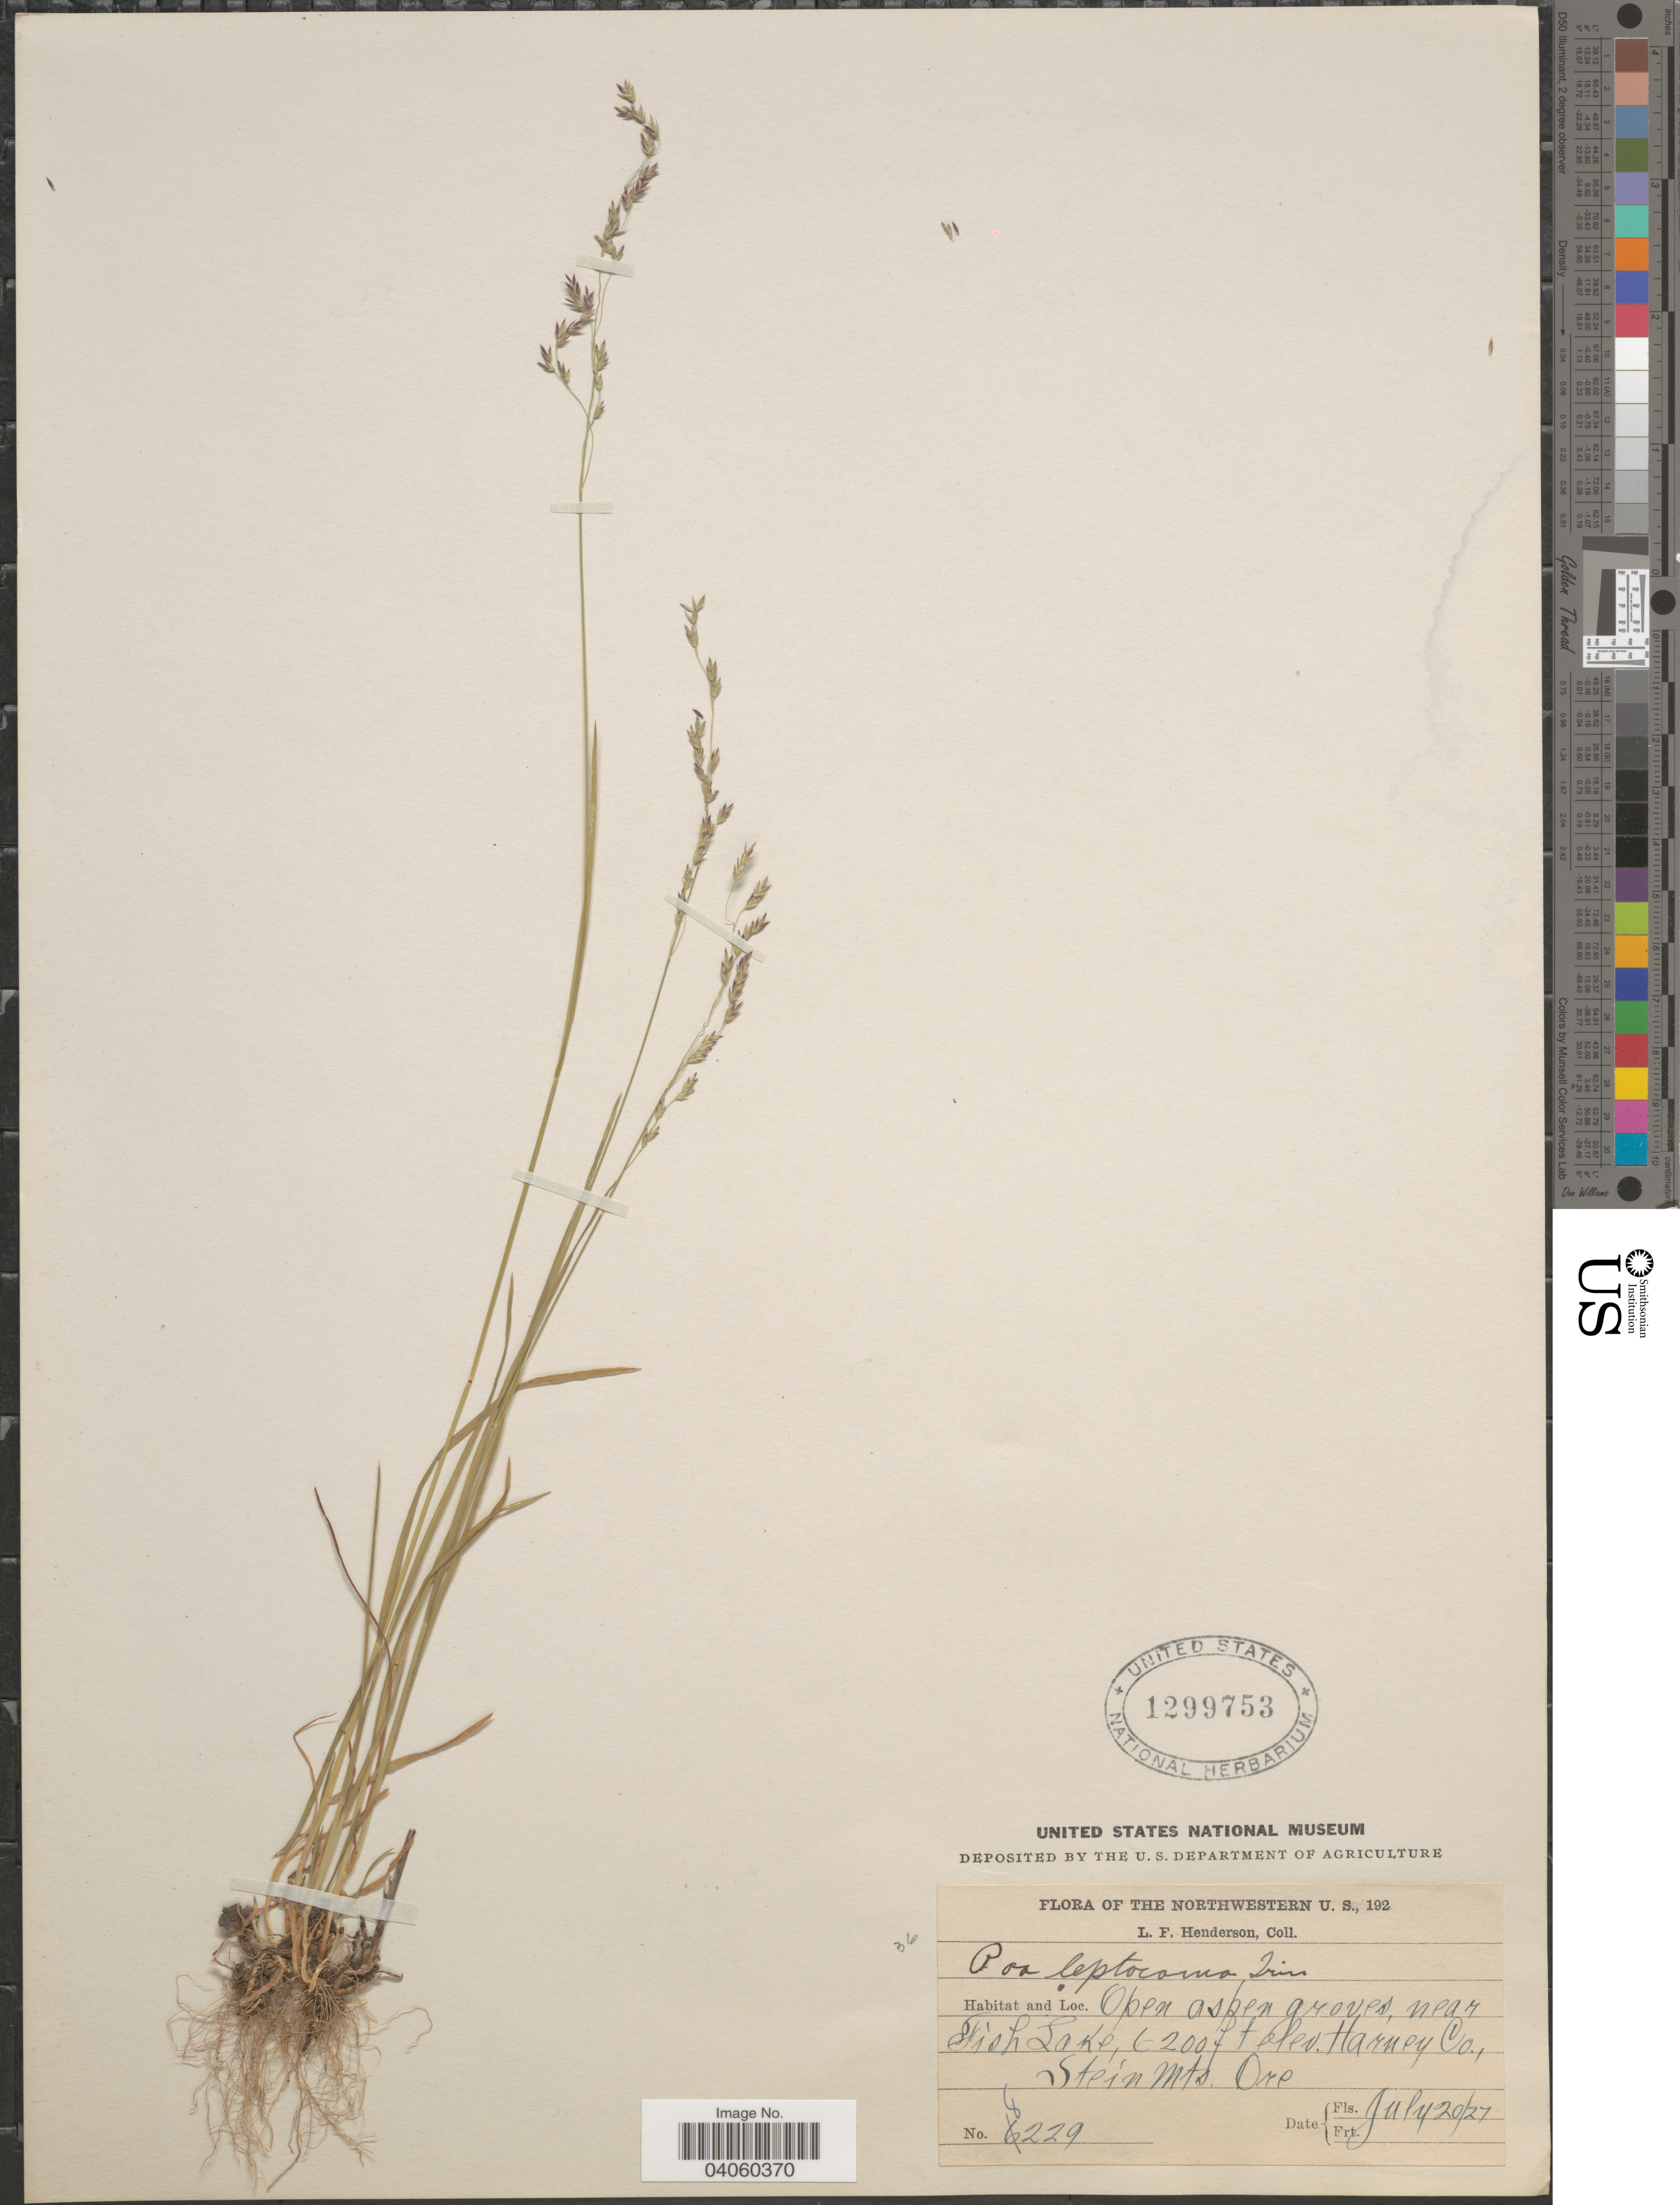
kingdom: Plantae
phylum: Tracheophyta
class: Liliopsida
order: Poales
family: Poaceae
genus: Poa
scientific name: Poa leptocoma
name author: Trin.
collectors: L. Henderson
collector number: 8229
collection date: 1927-07-20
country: United States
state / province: Oregon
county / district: Harney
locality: Northwestern U. S. Open aspen groves, near Fish Lake, Harney Co., Stein Mts.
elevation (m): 1890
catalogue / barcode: US 1299753